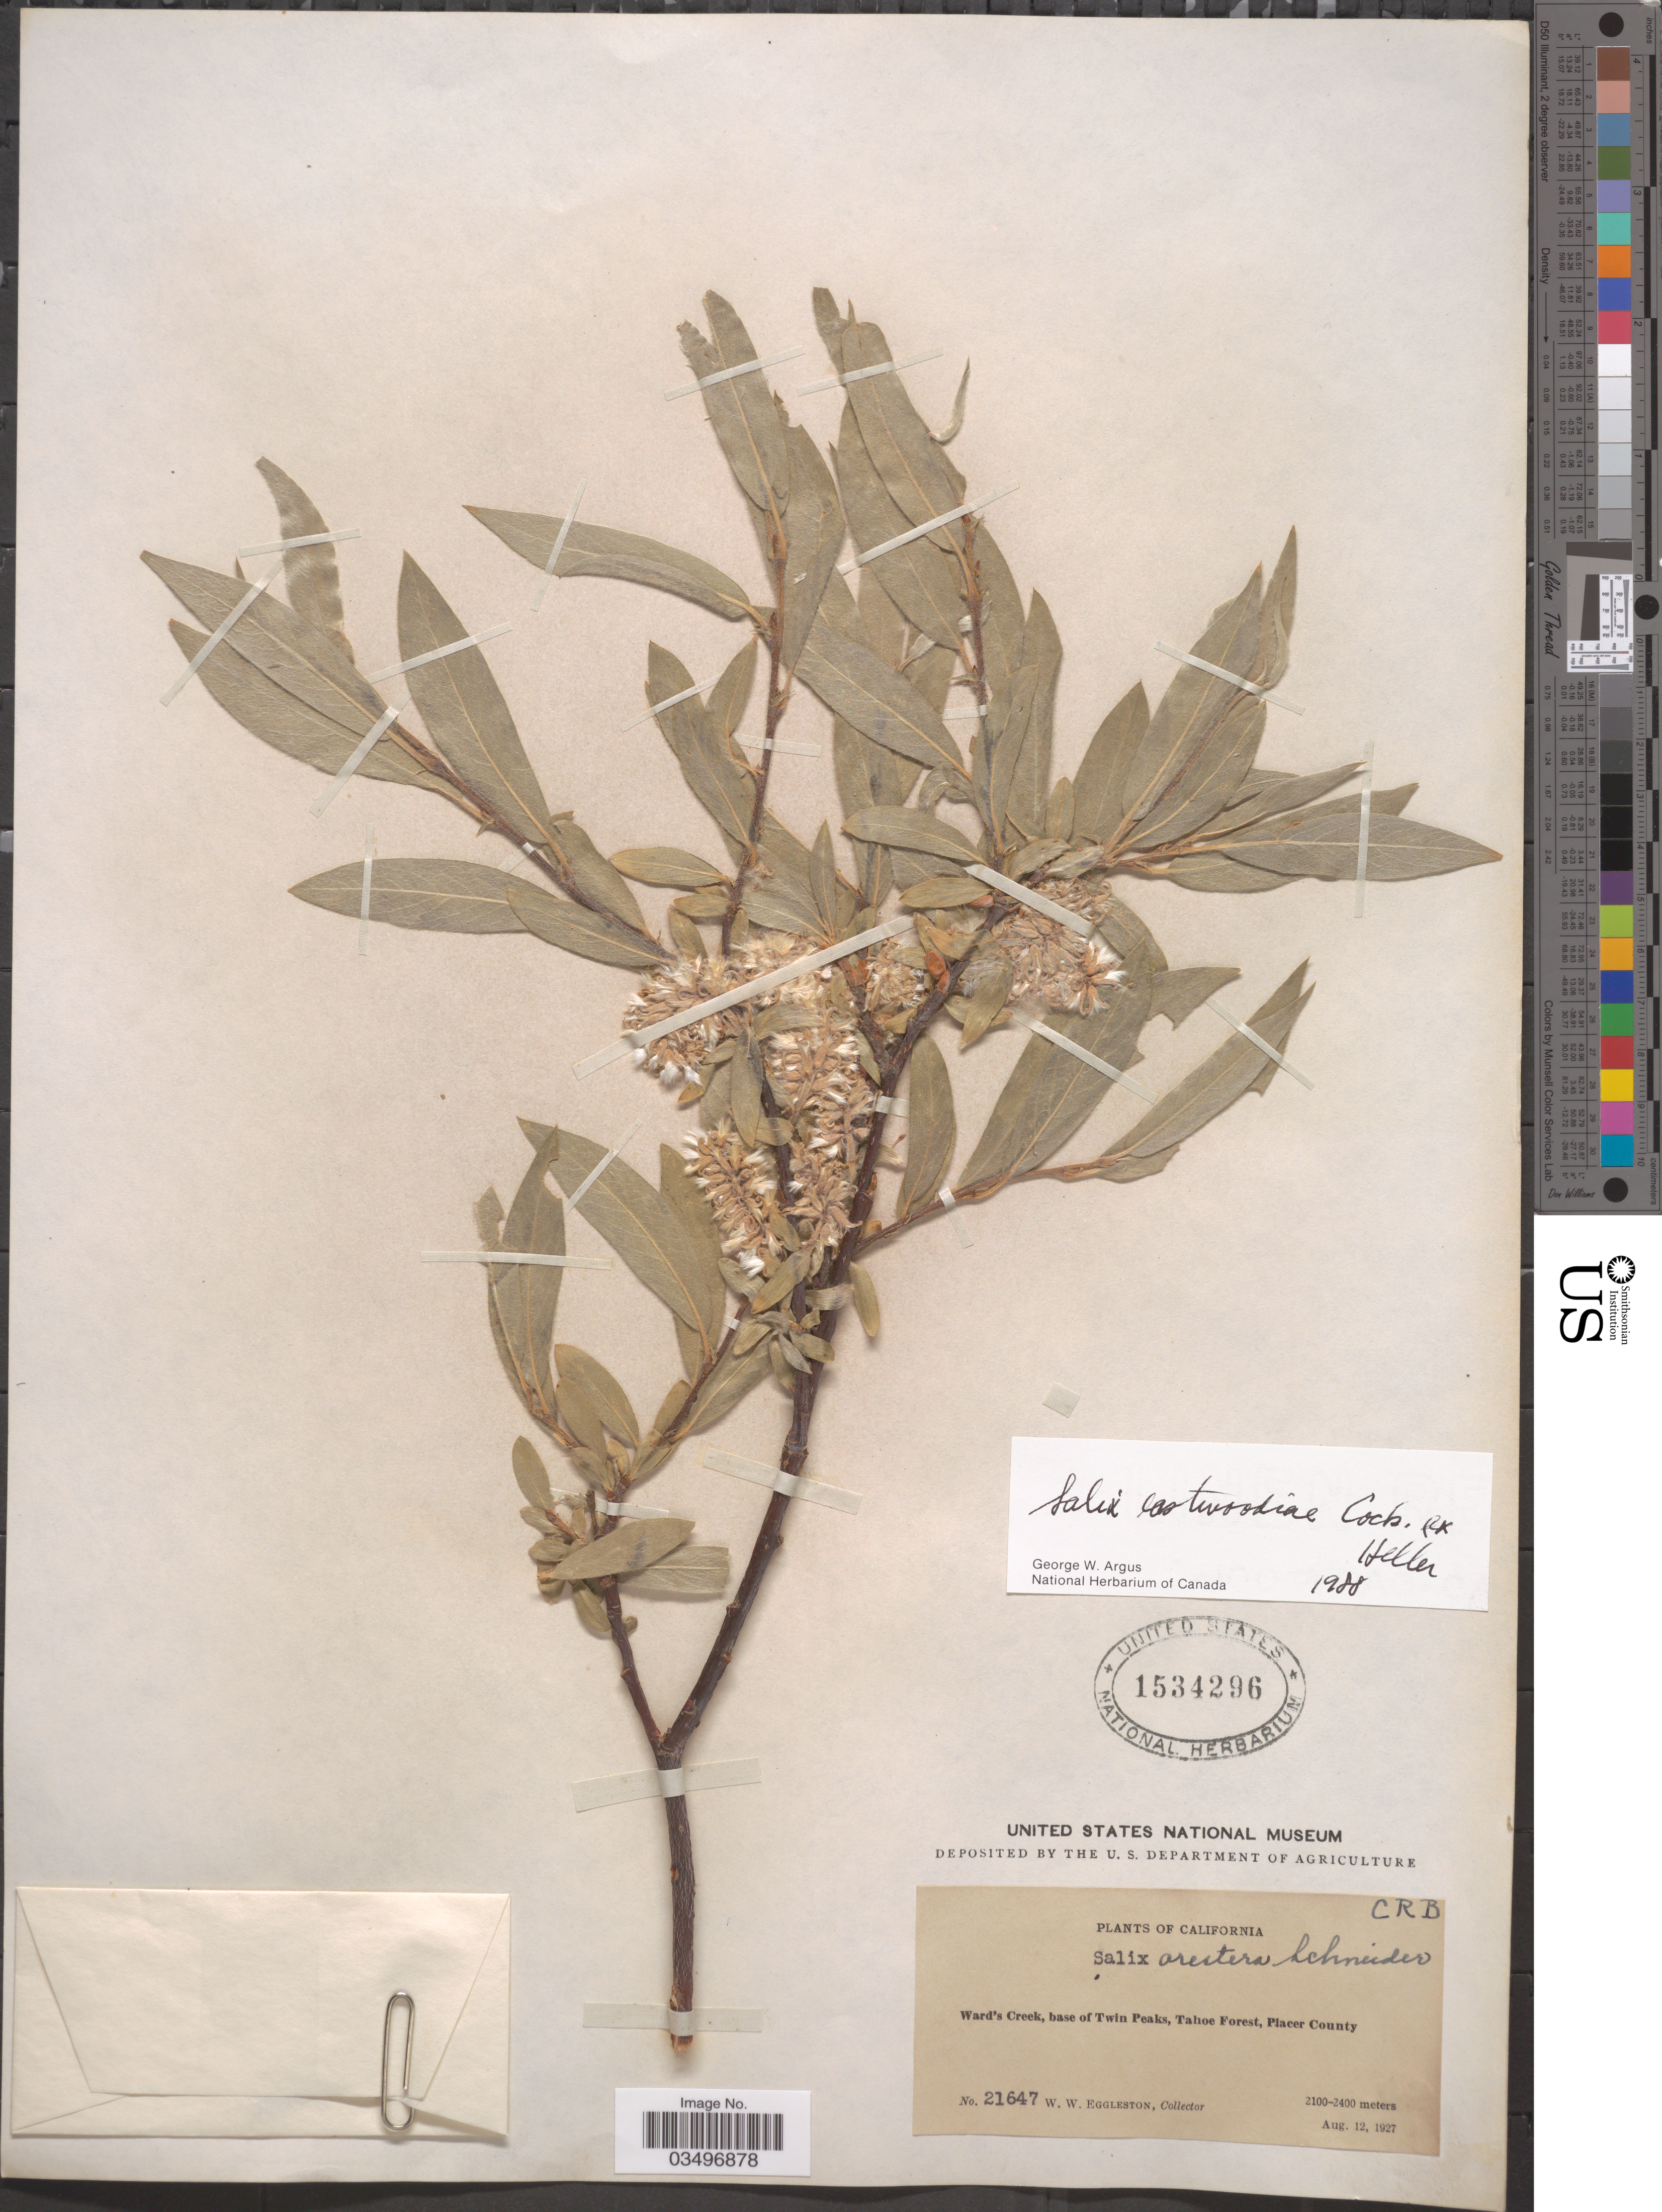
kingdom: Plantae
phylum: Tracheophyta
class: Magnoliopsida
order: Malpighiales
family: Salicaceae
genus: Salix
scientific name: Salix eastwoodiae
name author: Cockerell ex A. Heller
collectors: W. W. Eggleston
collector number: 21647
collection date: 1927-08-12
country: United States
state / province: California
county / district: Placer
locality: Ward's Creek, base of Twin Peaks, Tahoe Forest, Placer County.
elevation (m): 2100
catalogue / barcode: US 1534296